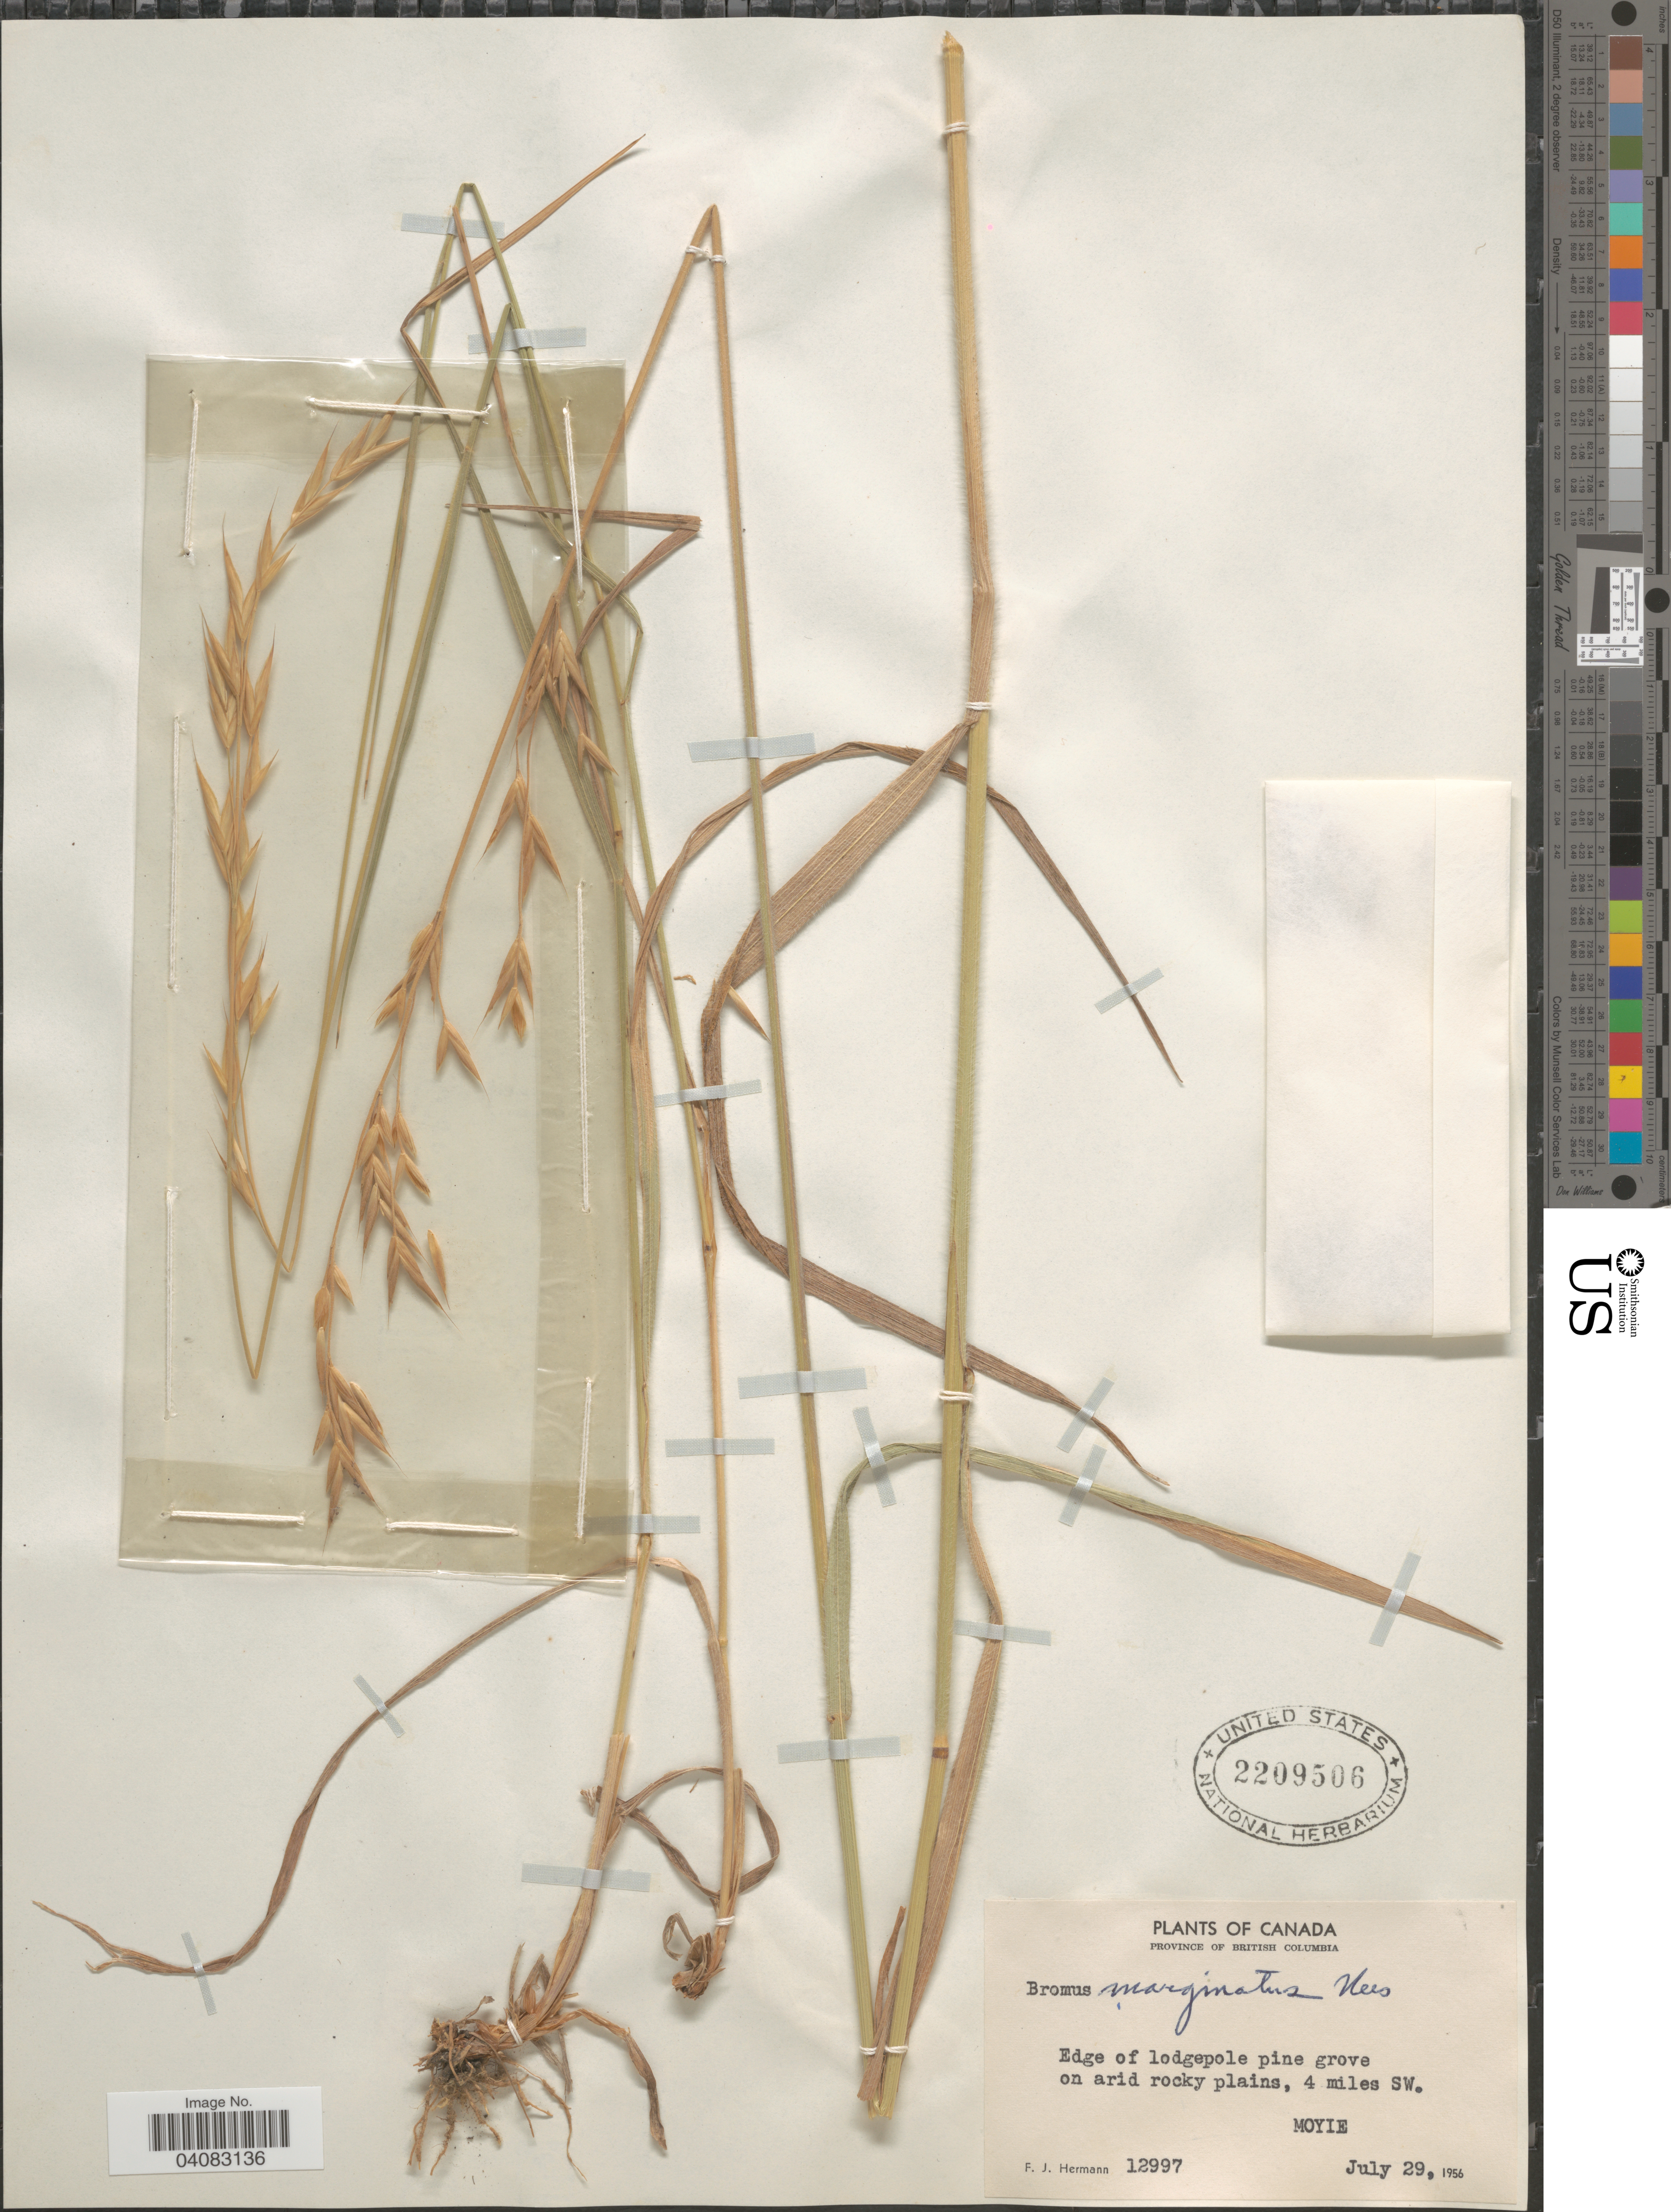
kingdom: Plantae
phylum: Tracheophyta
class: Liliopsida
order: Poales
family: Poaceae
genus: Bromus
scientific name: Bromus marginatus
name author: Nees ex Steud.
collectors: F. J. Hermann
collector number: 12997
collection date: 1956-07-29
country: Canada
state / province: British Columbia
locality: Edge of lodgepole pine grove on arid rocky plains, 4 miles SW. Moyie.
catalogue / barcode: US 2209506